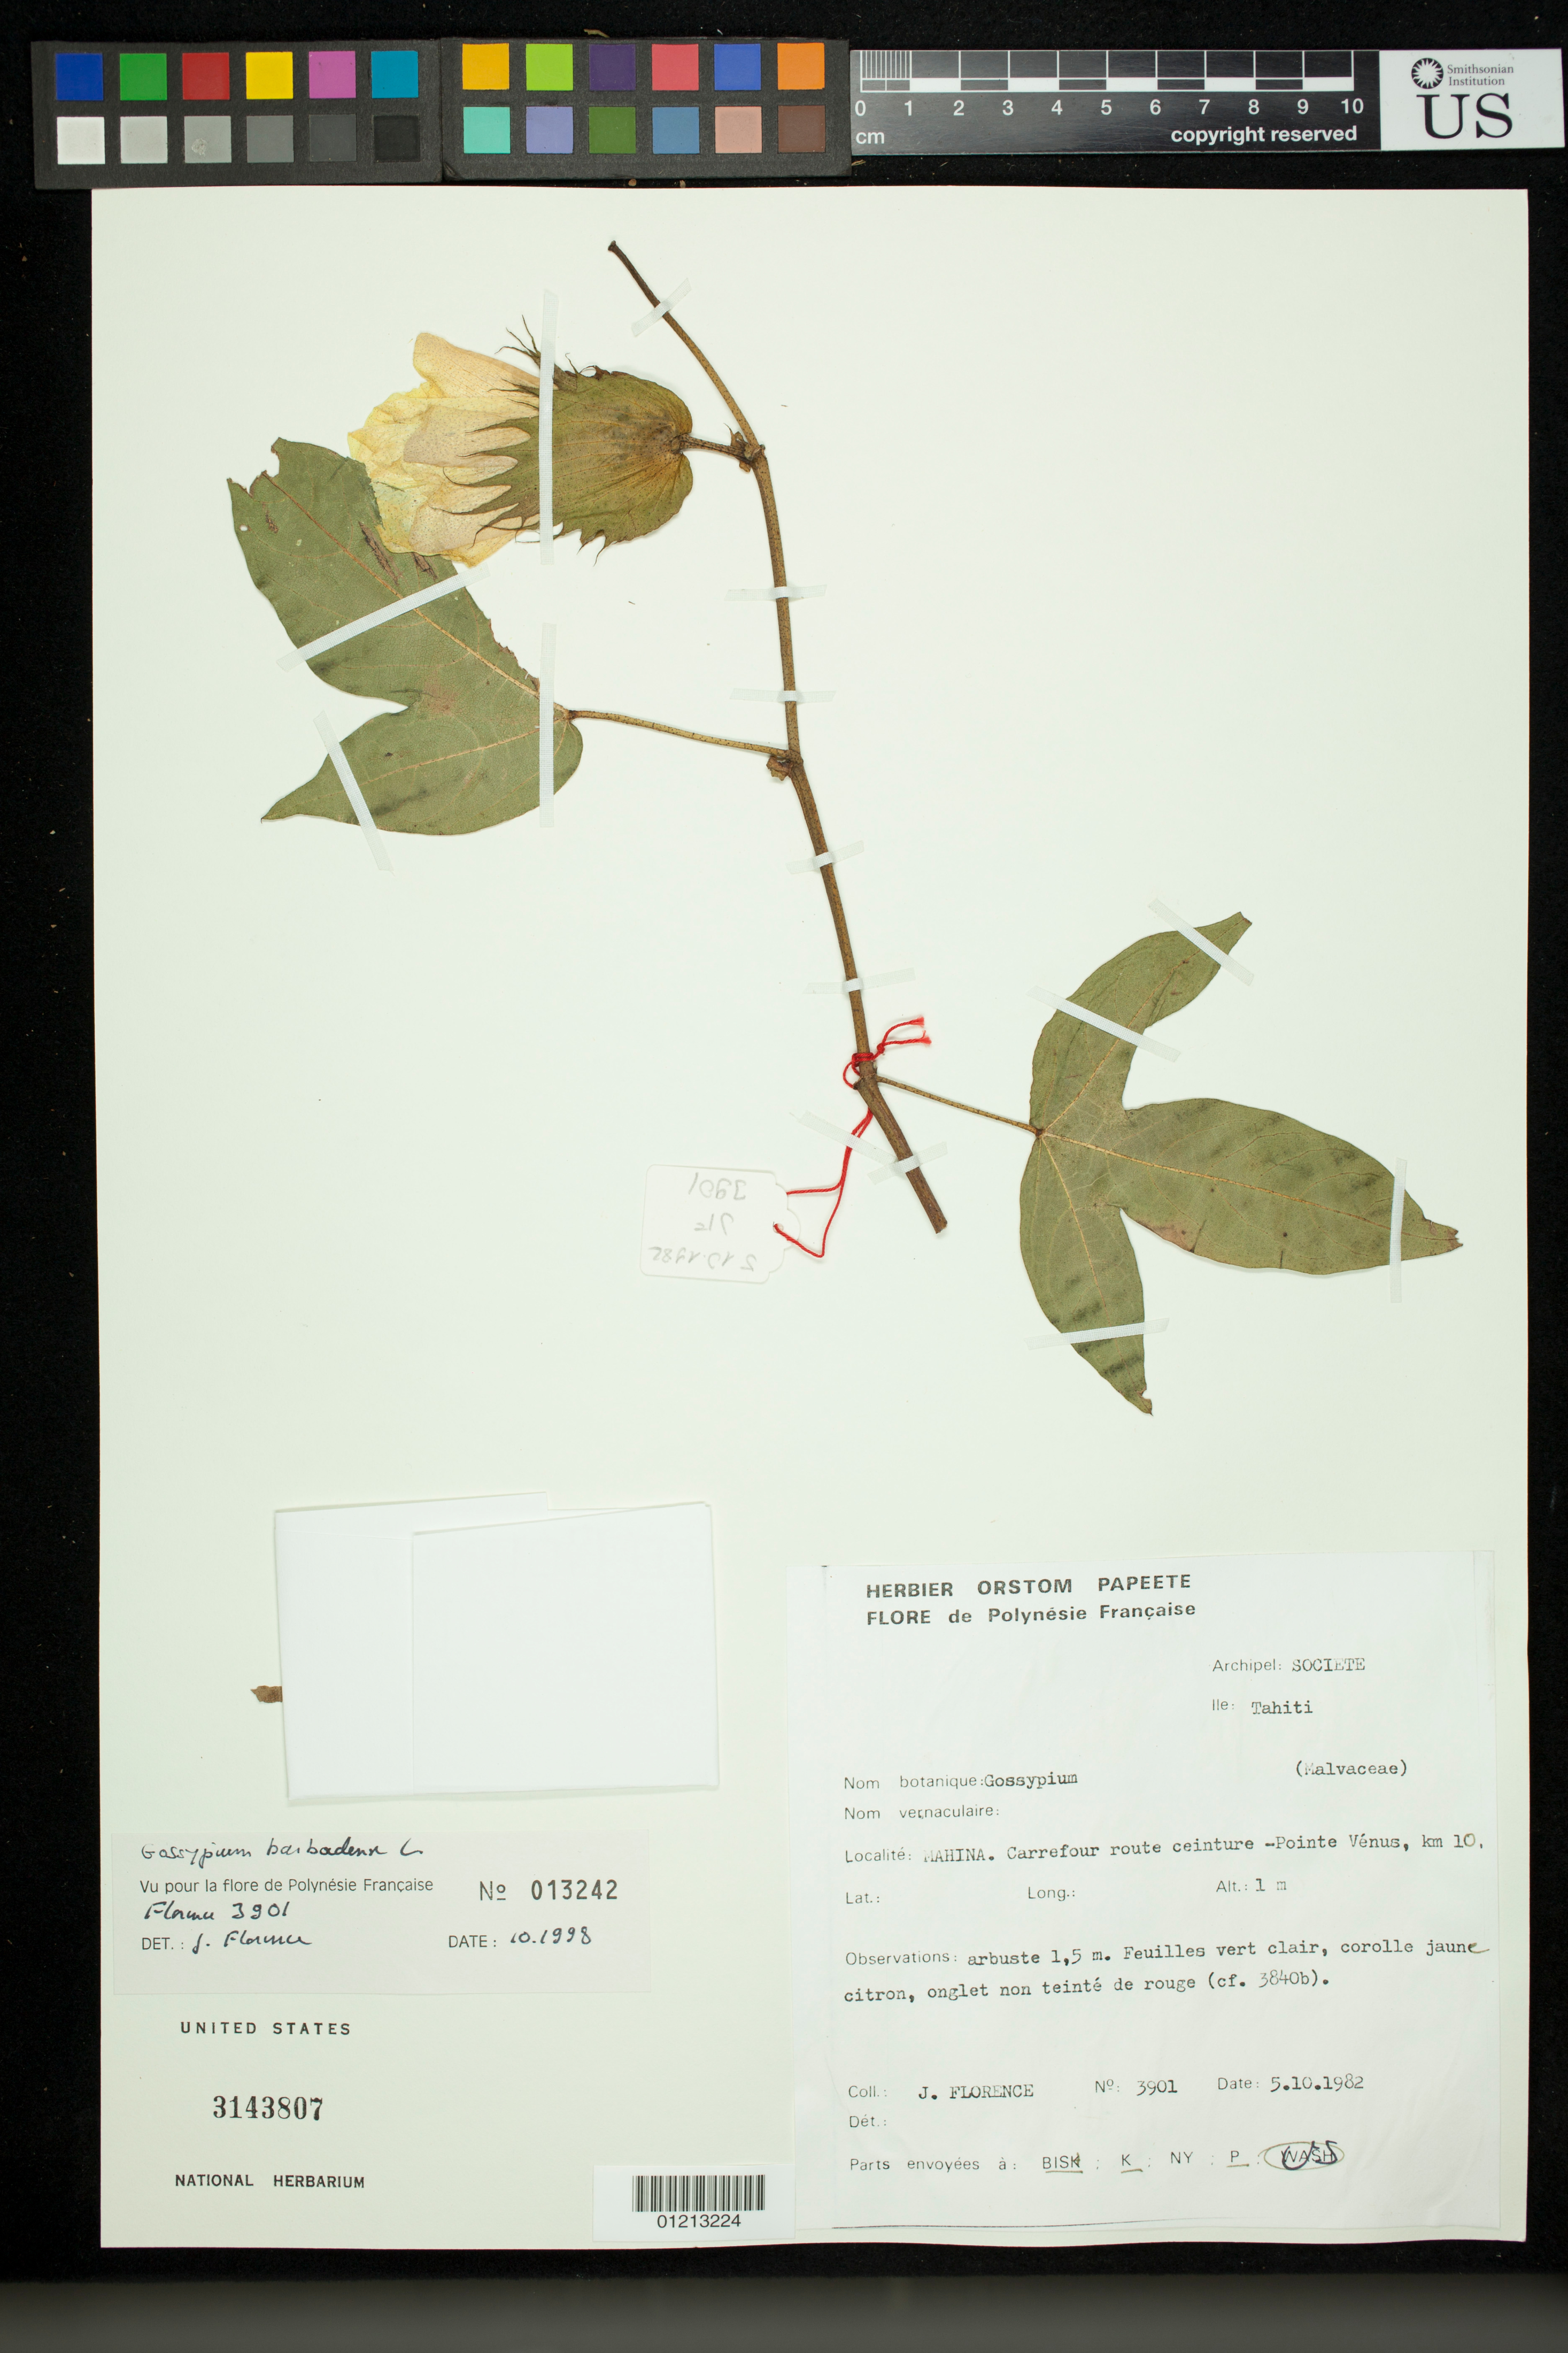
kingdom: Plantae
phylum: Tracheophyta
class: Magnoliopsida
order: Malvales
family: Malvaceae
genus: Gossypium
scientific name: Gossypium barbadense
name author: L.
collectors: J. Florence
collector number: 3901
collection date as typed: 10 May 1982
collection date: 1982-05-10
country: French Polynesia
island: Tahiti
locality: Tahiti: Mahina. Carrefour route ceinture - Pointe Vénus, km 10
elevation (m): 1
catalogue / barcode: US 3143807